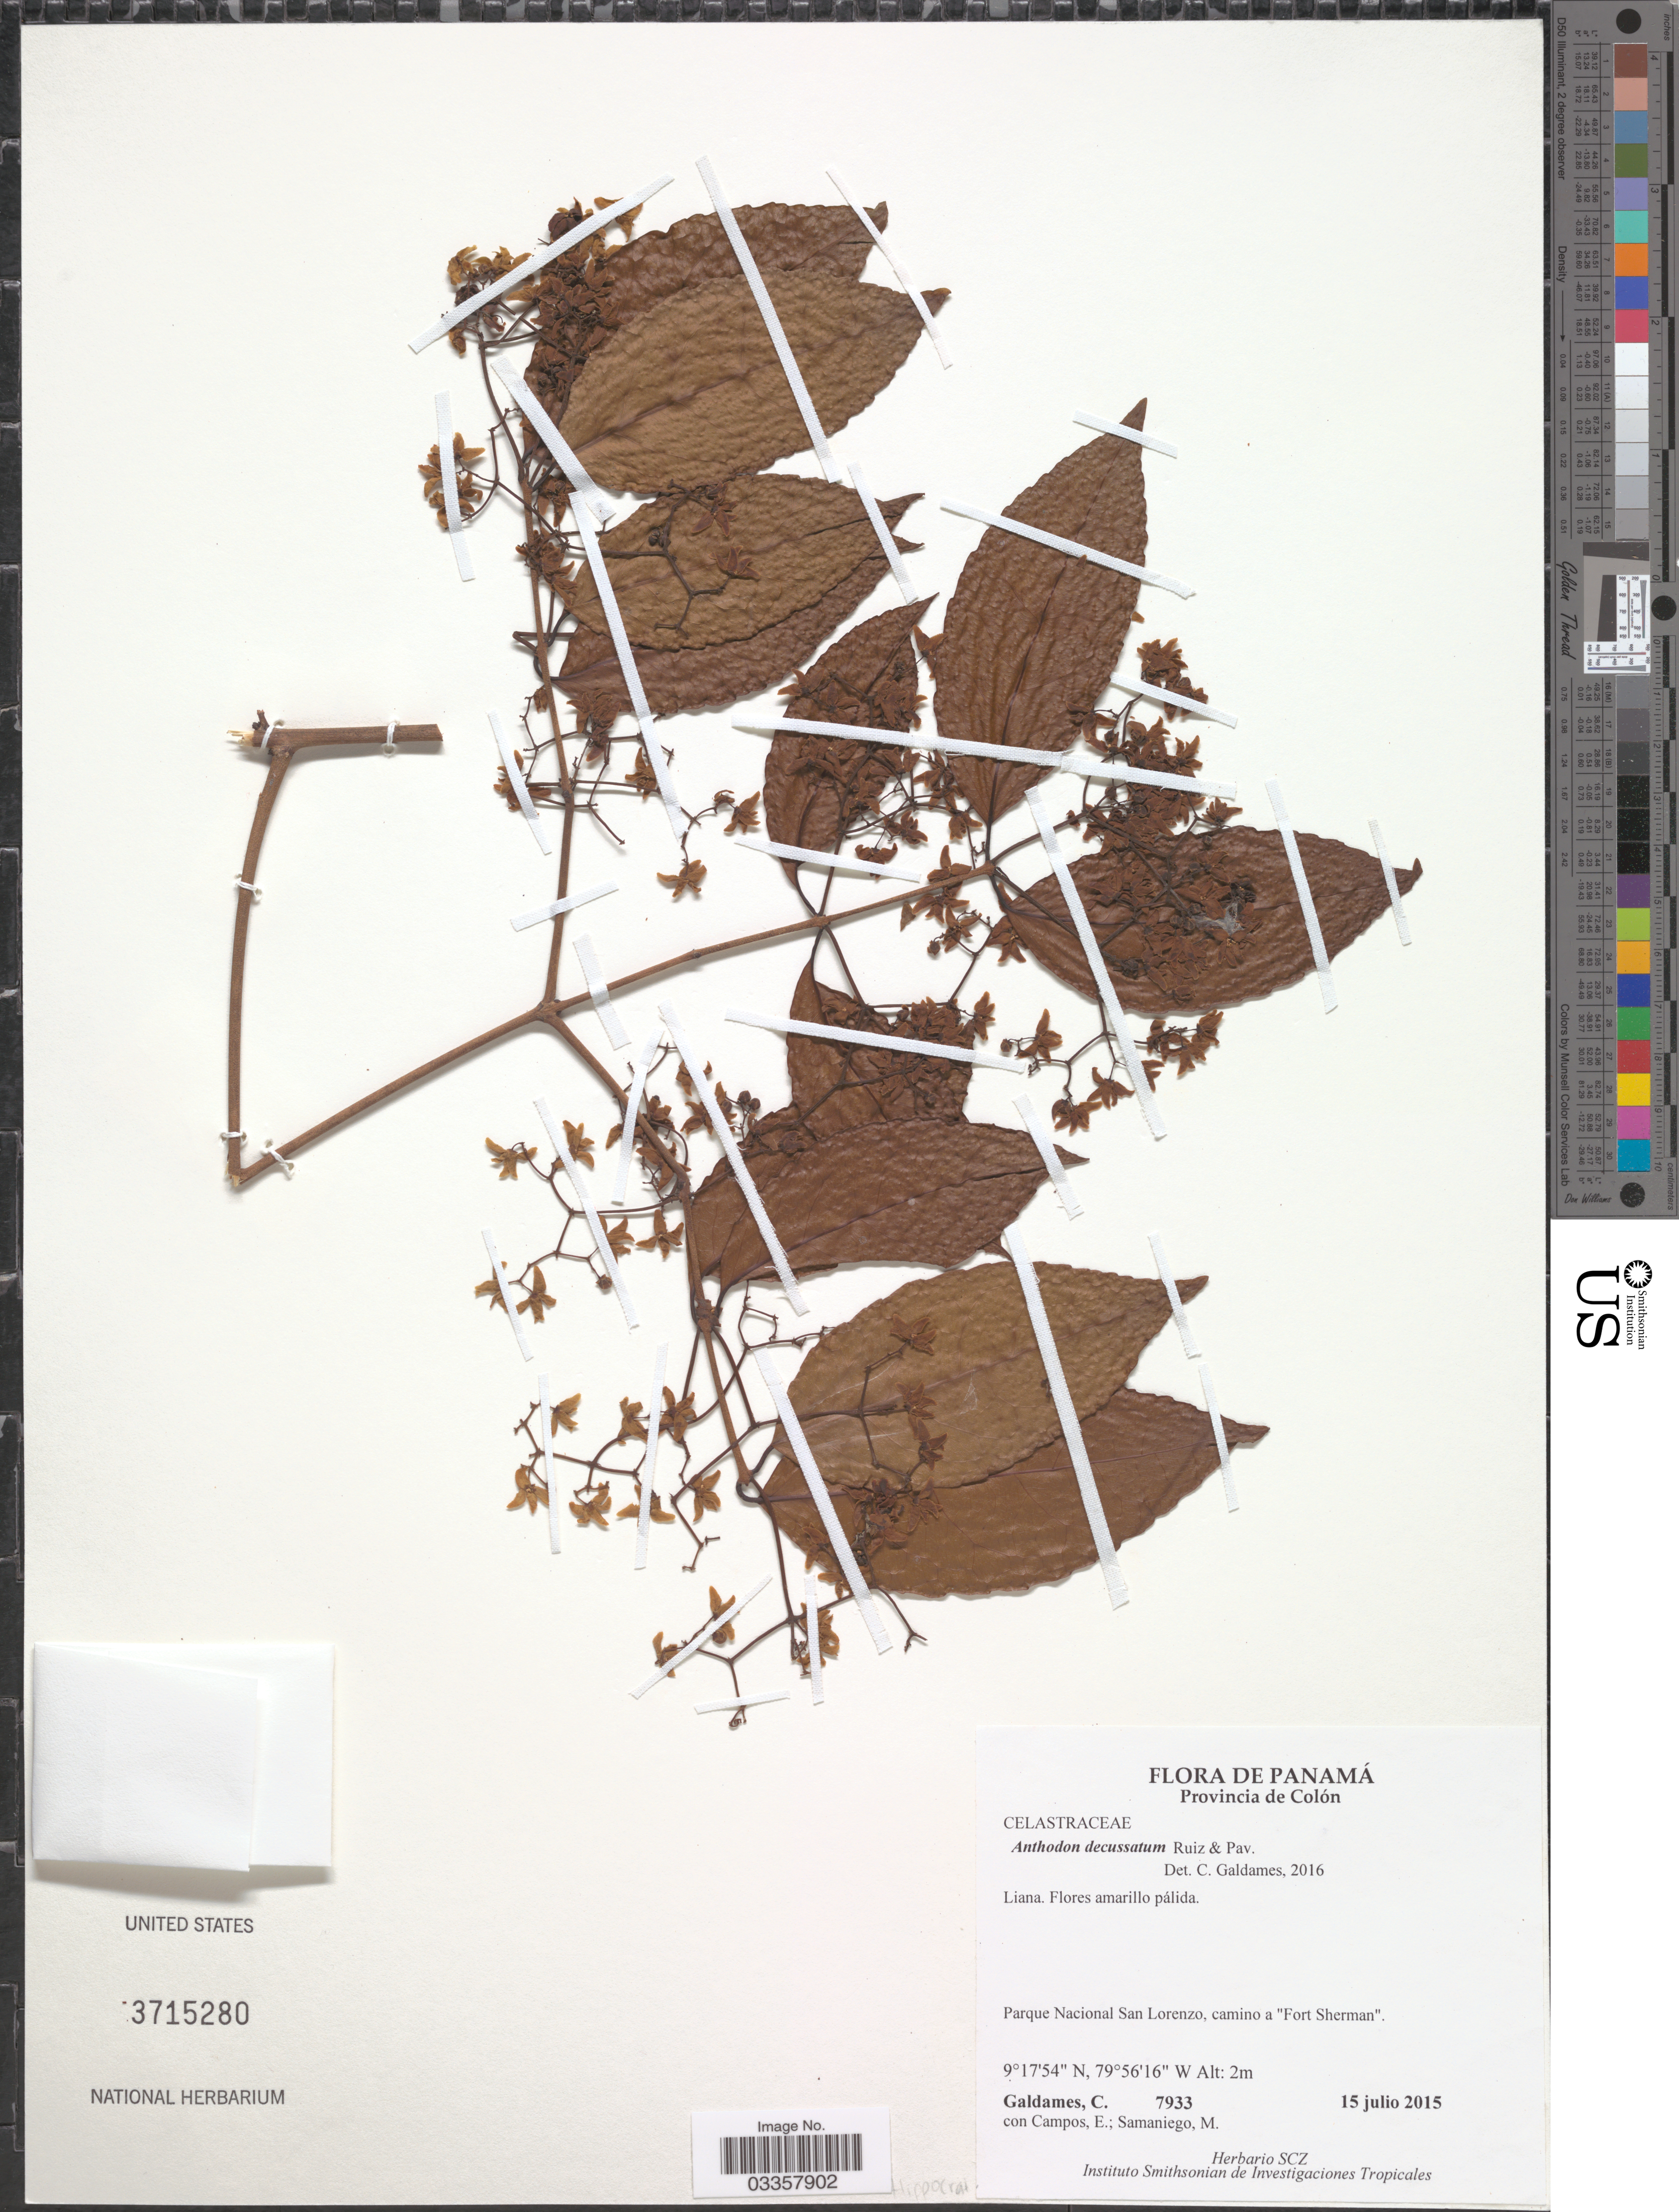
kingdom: Plantae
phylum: Tracheophyta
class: Magnoliopsida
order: Celastrales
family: Celastraceae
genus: Anthodon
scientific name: Anthodon decussatum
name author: Ruiz & Pav.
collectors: C. Galdames, E. Campos & M. Samaniego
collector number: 7933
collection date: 2015-07-15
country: Panama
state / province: Colón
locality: Parque Nacional San Lorenzo, camino a "Fort Sherman".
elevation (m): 2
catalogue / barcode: US 3715280